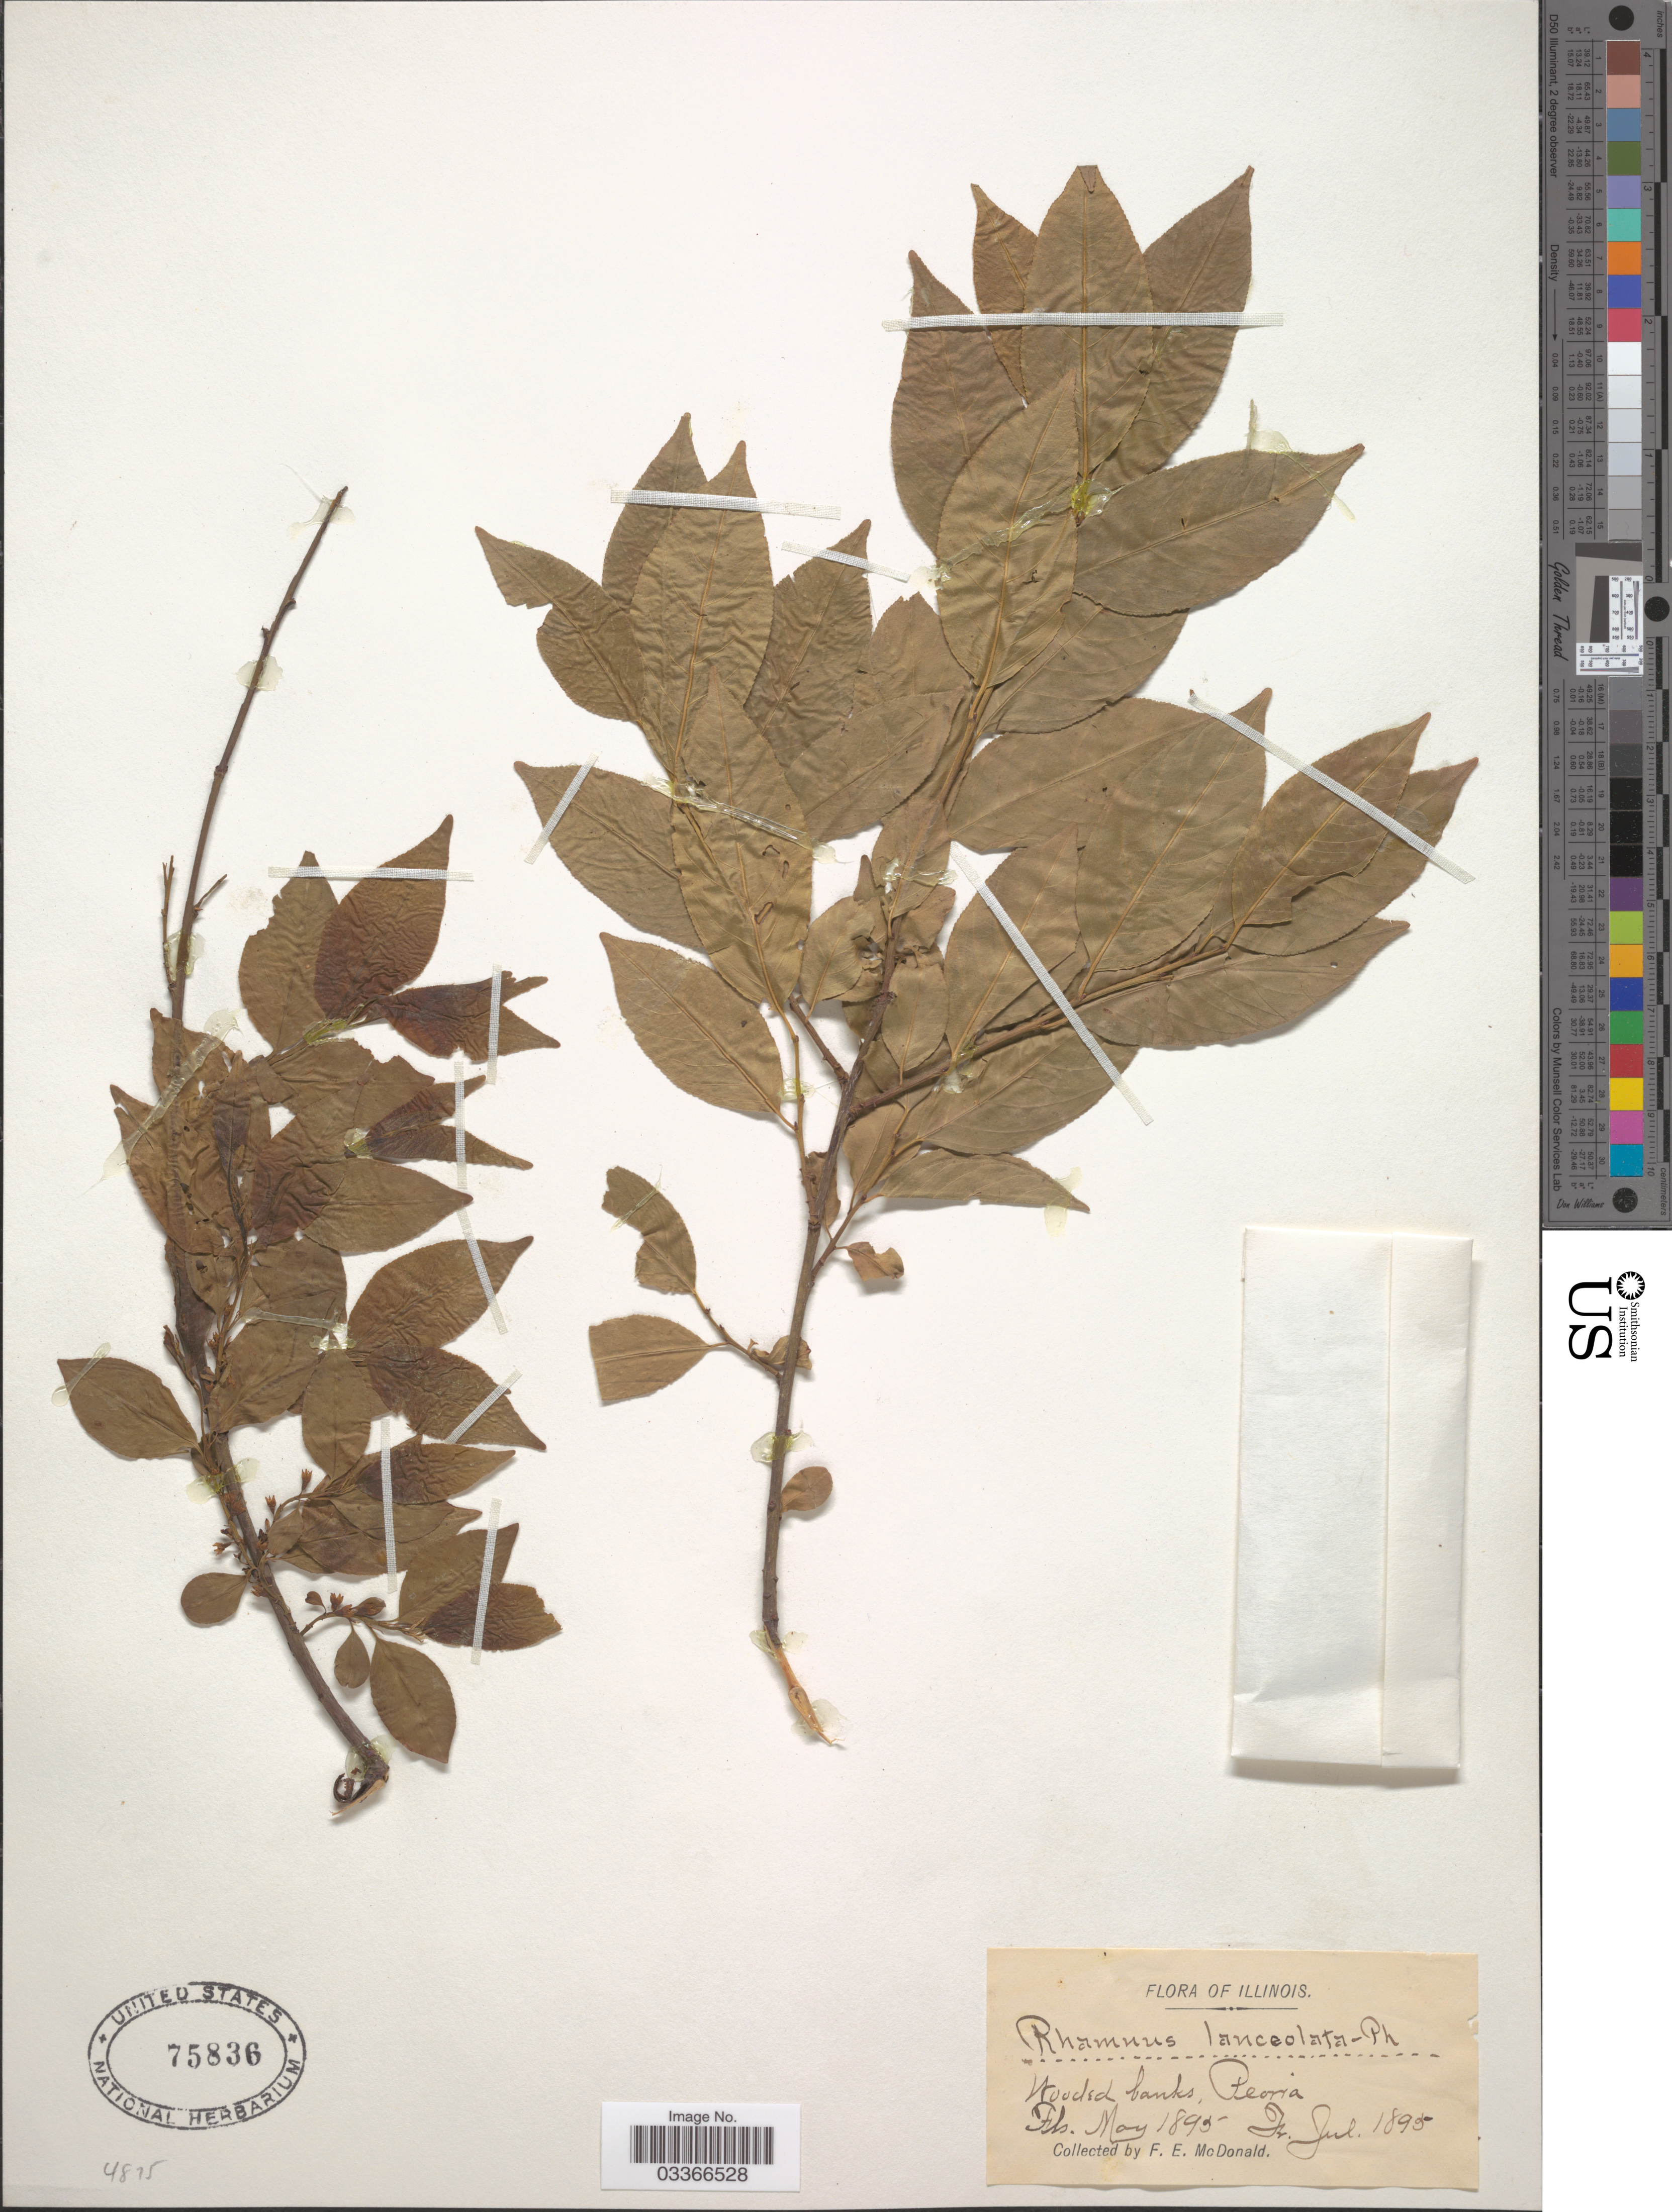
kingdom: Plantae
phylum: Tracheophyta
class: Magnoliopsida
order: Rosales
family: Rhamnaceae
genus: Rhamnus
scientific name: Rhamnus lanceolata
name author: Pursh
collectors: F. E. McDonald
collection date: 1895-05/1895-07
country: United States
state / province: Illinois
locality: Peoria.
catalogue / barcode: US 75836